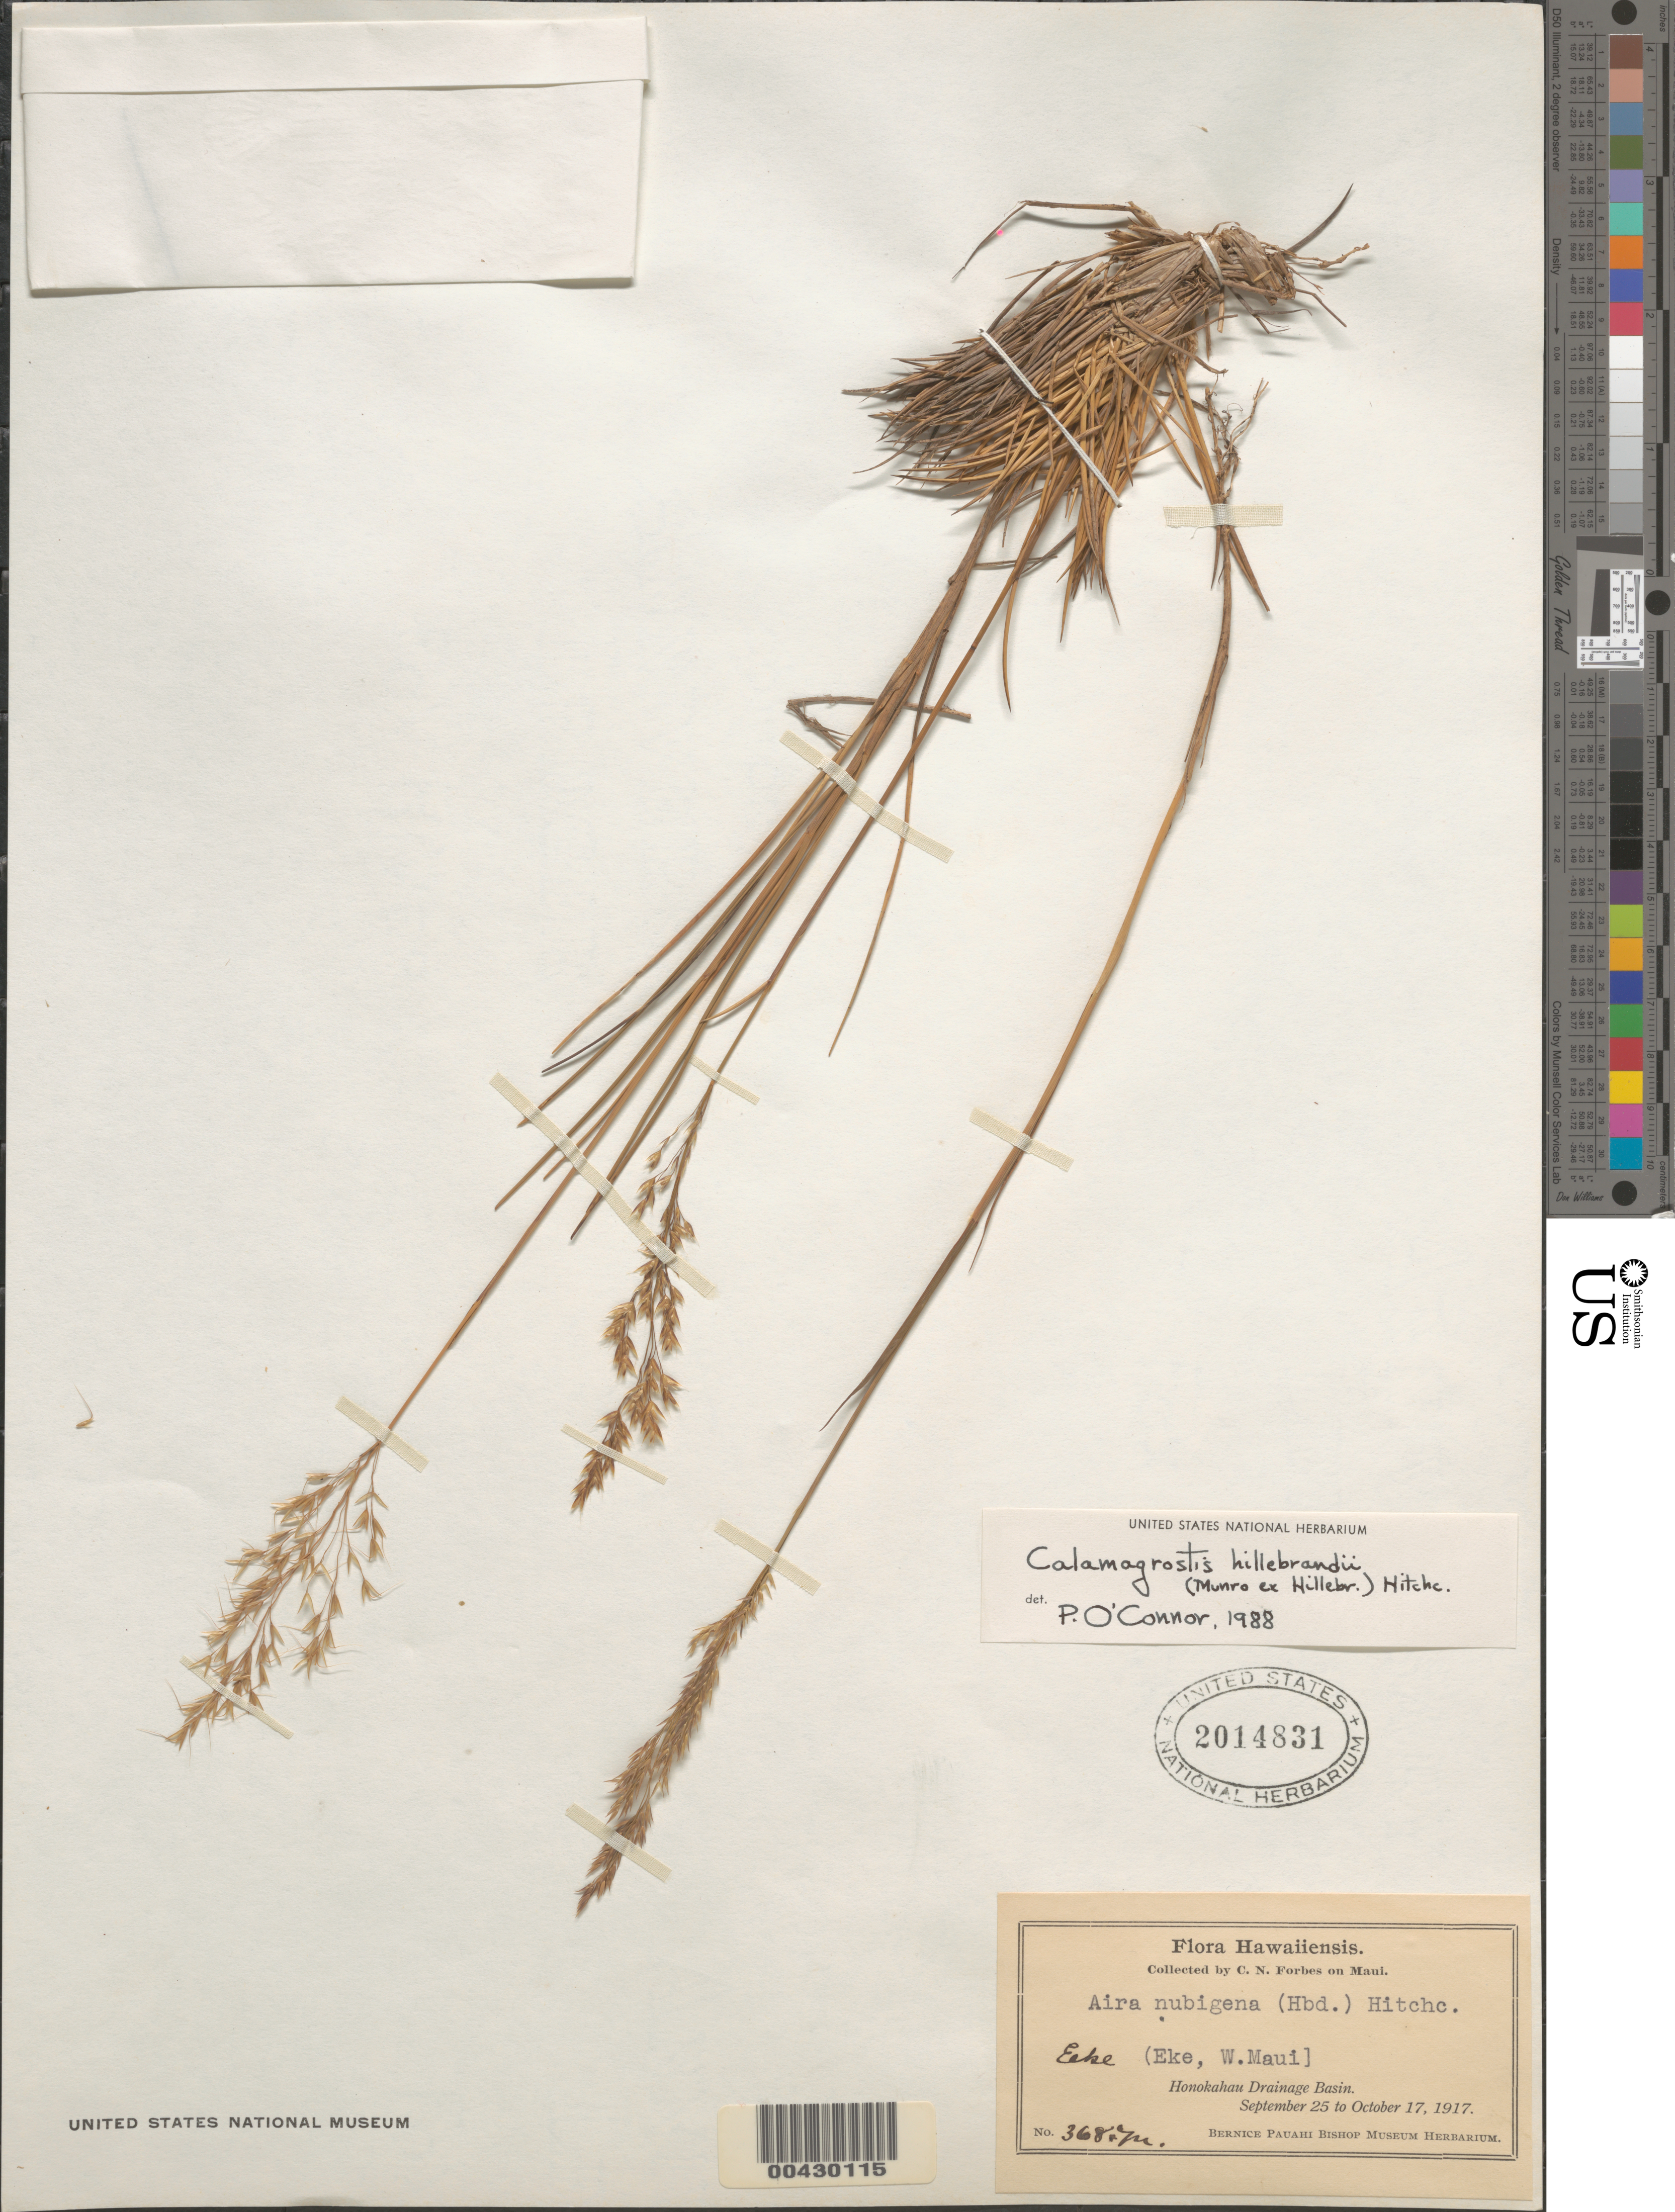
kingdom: Plantae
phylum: Tracheophyta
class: Liliopsida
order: Poales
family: Poaceae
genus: Calamagrostis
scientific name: Calamagrostis hillebrandii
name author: (Munro ex Hillebr.) Hitchc.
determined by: O'Connor, P.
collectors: C. N. Forbes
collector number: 368.M.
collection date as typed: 25 Sep 1917 to 17 Oct 1917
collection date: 1917-09-25/1917-10-17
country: United States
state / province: Hawaii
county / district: Maui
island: Maui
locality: West Maui, Honokahau Drainage Basin, Eke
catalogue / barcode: US 2014831